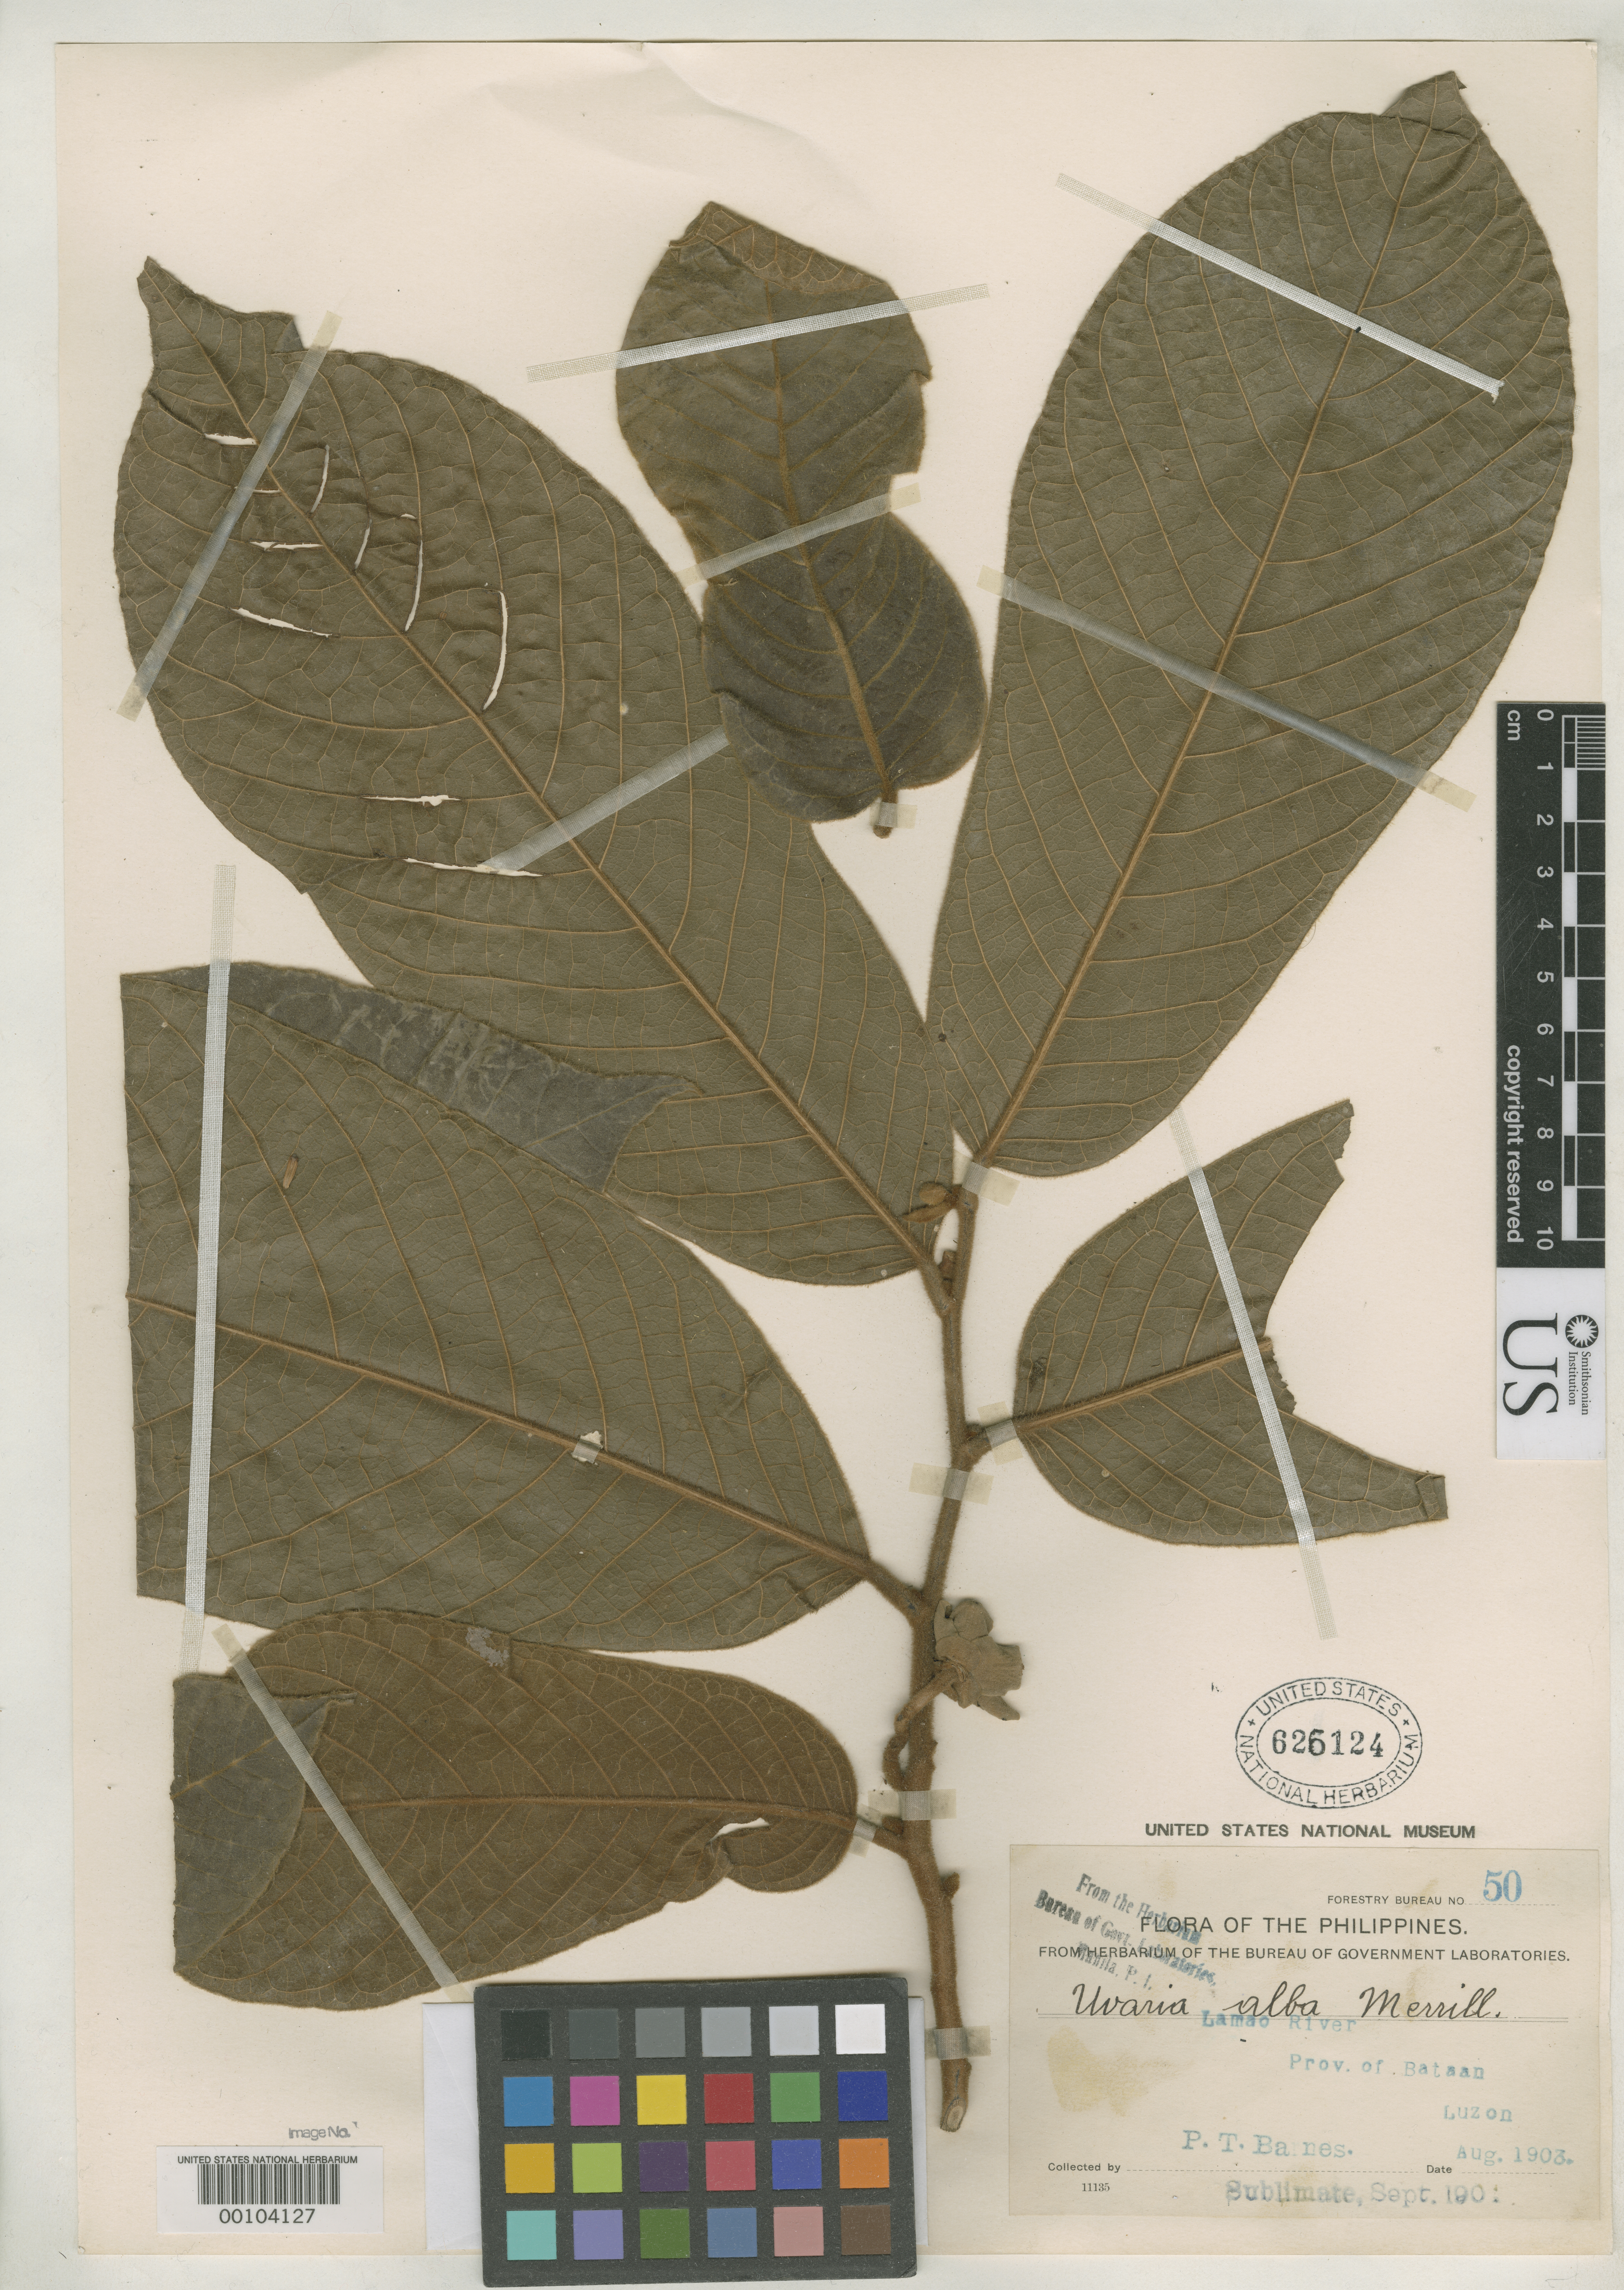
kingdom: Plantae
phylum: Tracheophyta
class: Magnoliopsida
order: Magnoliales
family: Annonaceae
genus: Uvaria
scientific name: Uvaria alba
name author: Merr.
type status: Isotype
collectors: P. Barnes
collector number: Bur. Sci. 50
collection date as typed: Aug 1903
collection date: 1903-08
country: Philippines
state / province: Central Luzon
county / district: Bataan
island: Luzon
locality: Lamao.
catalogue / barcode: US 626124